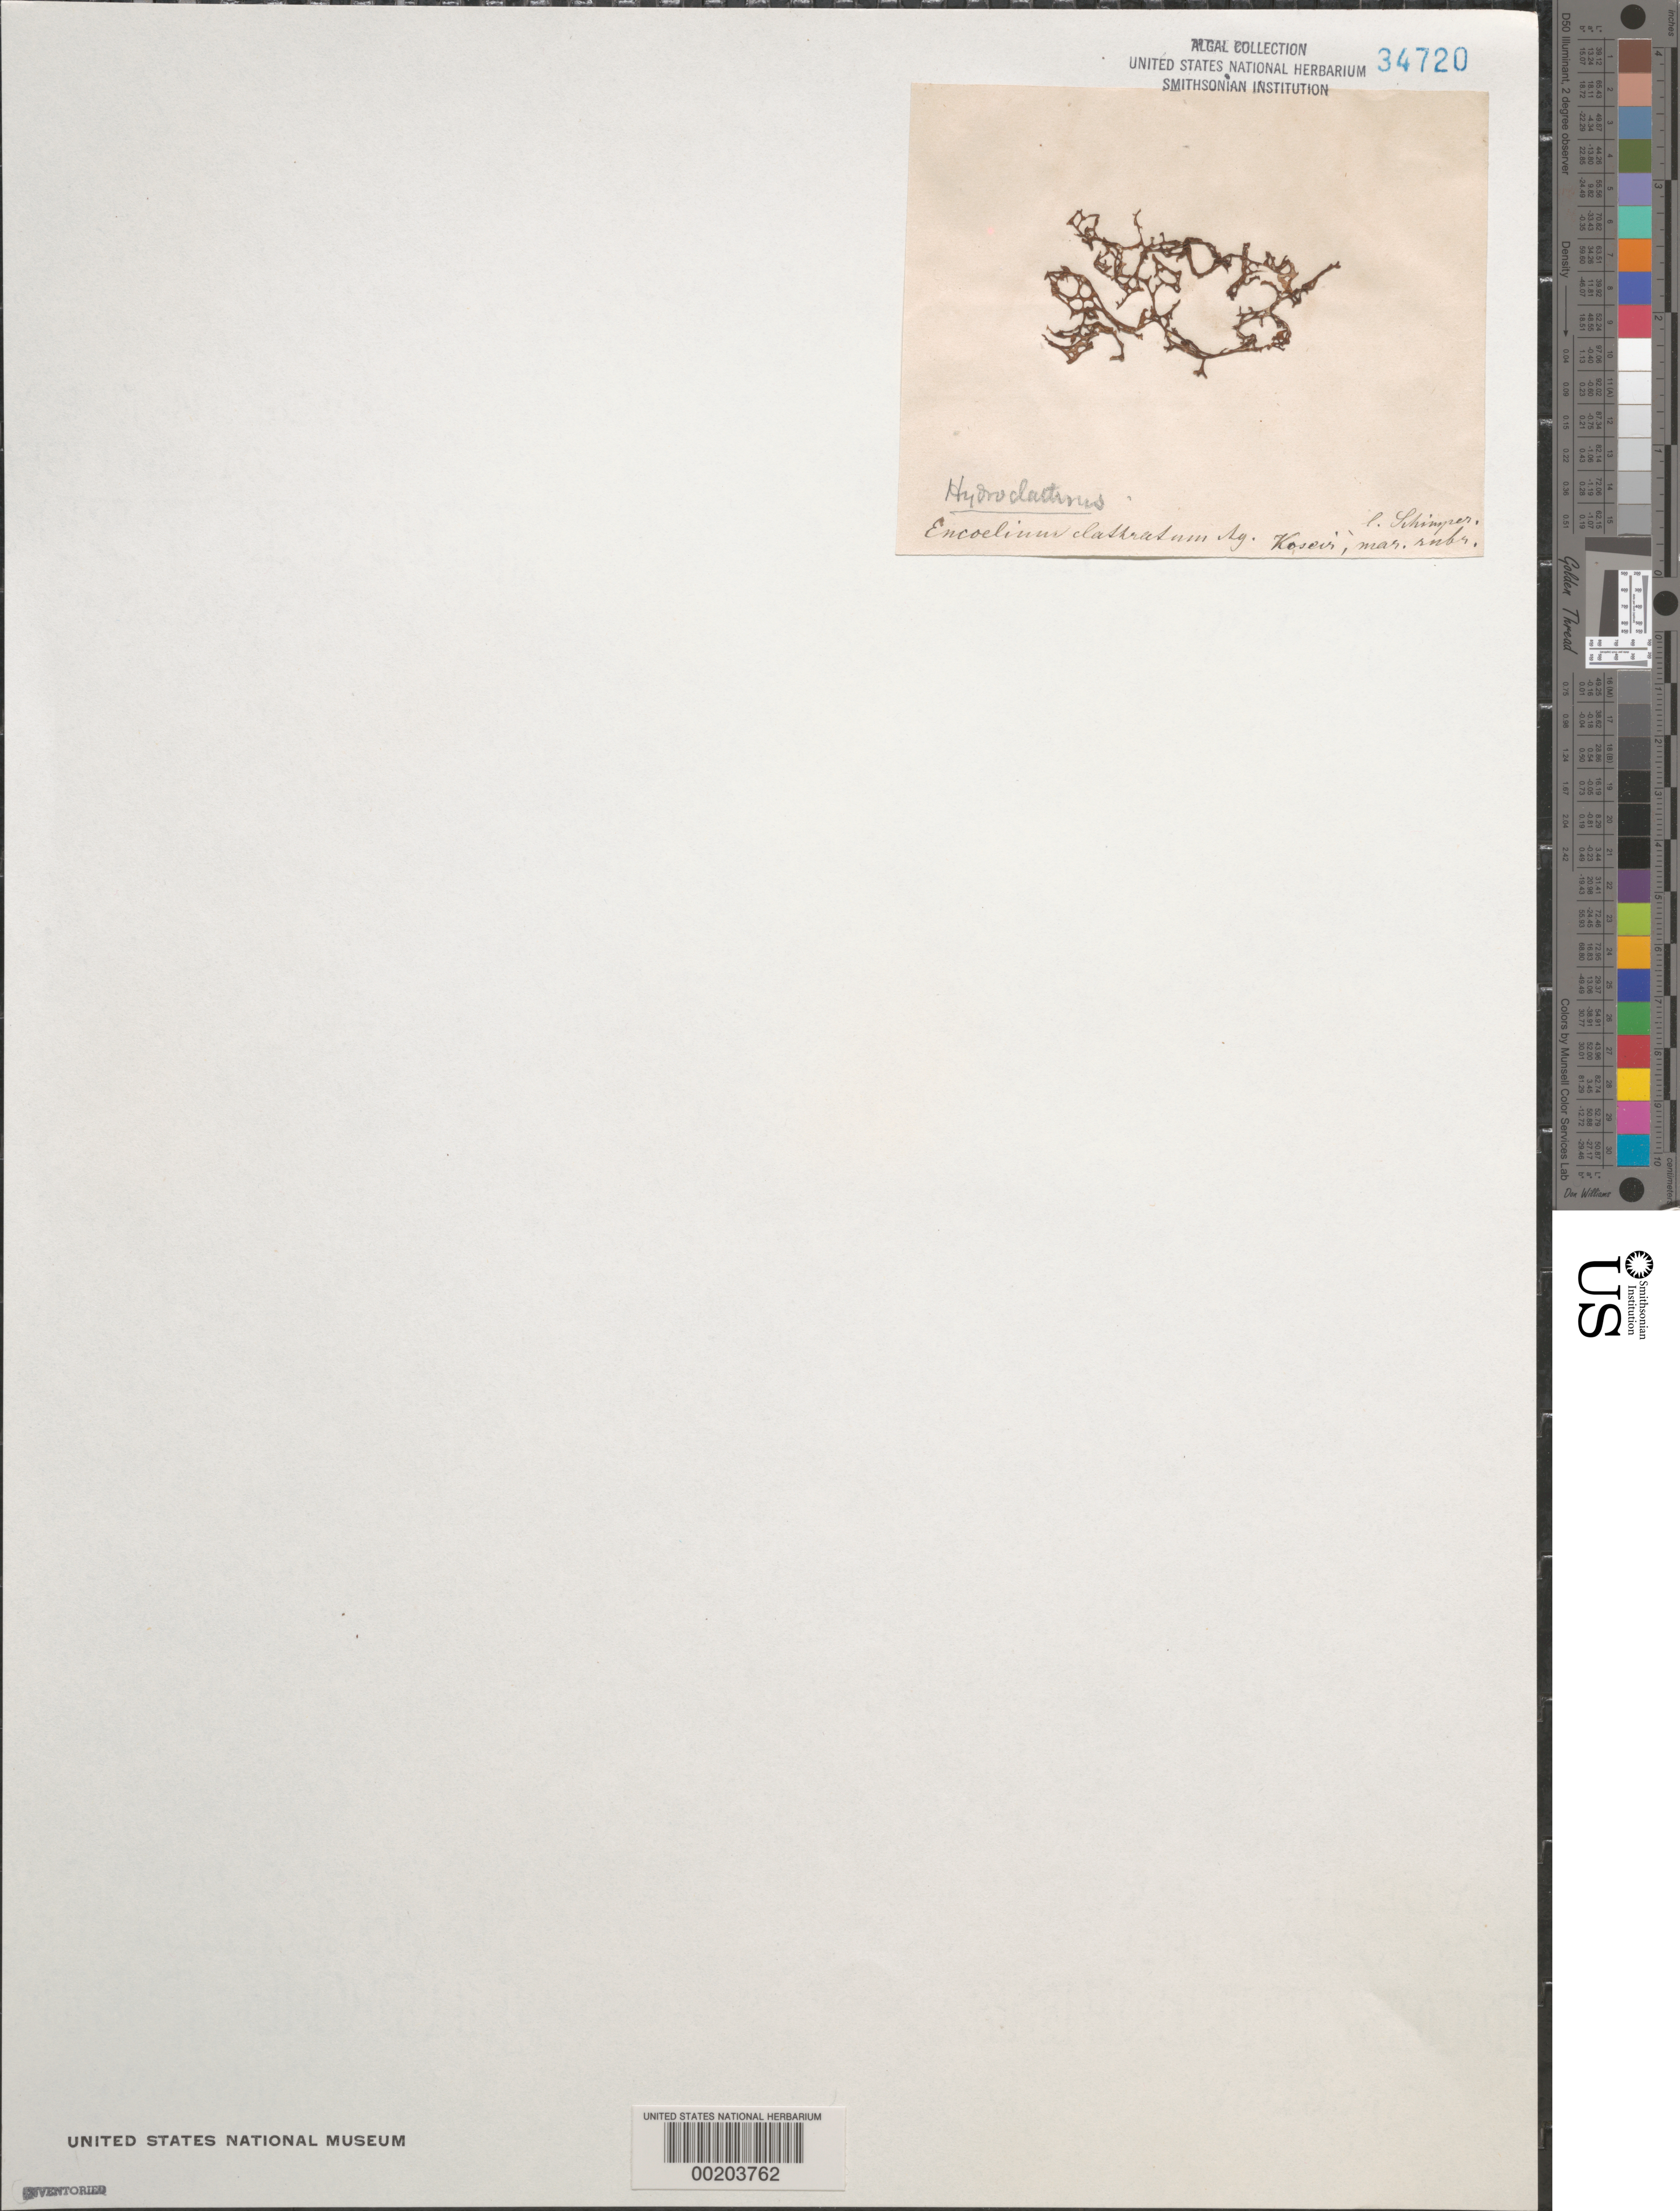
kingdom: Chromista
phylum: Ochrophyta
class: Phaeophyceae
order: Scytosiphonales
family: Scytosiphonaceae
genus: Hydroclathrus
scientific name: Hydroclathrus sp.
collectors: W. Schimper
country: Egypt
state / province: Al Bahr al Ahmar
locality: Al-Quseir (Koseir), Red Sea (Mar. rubr.)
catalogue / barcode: US 34720